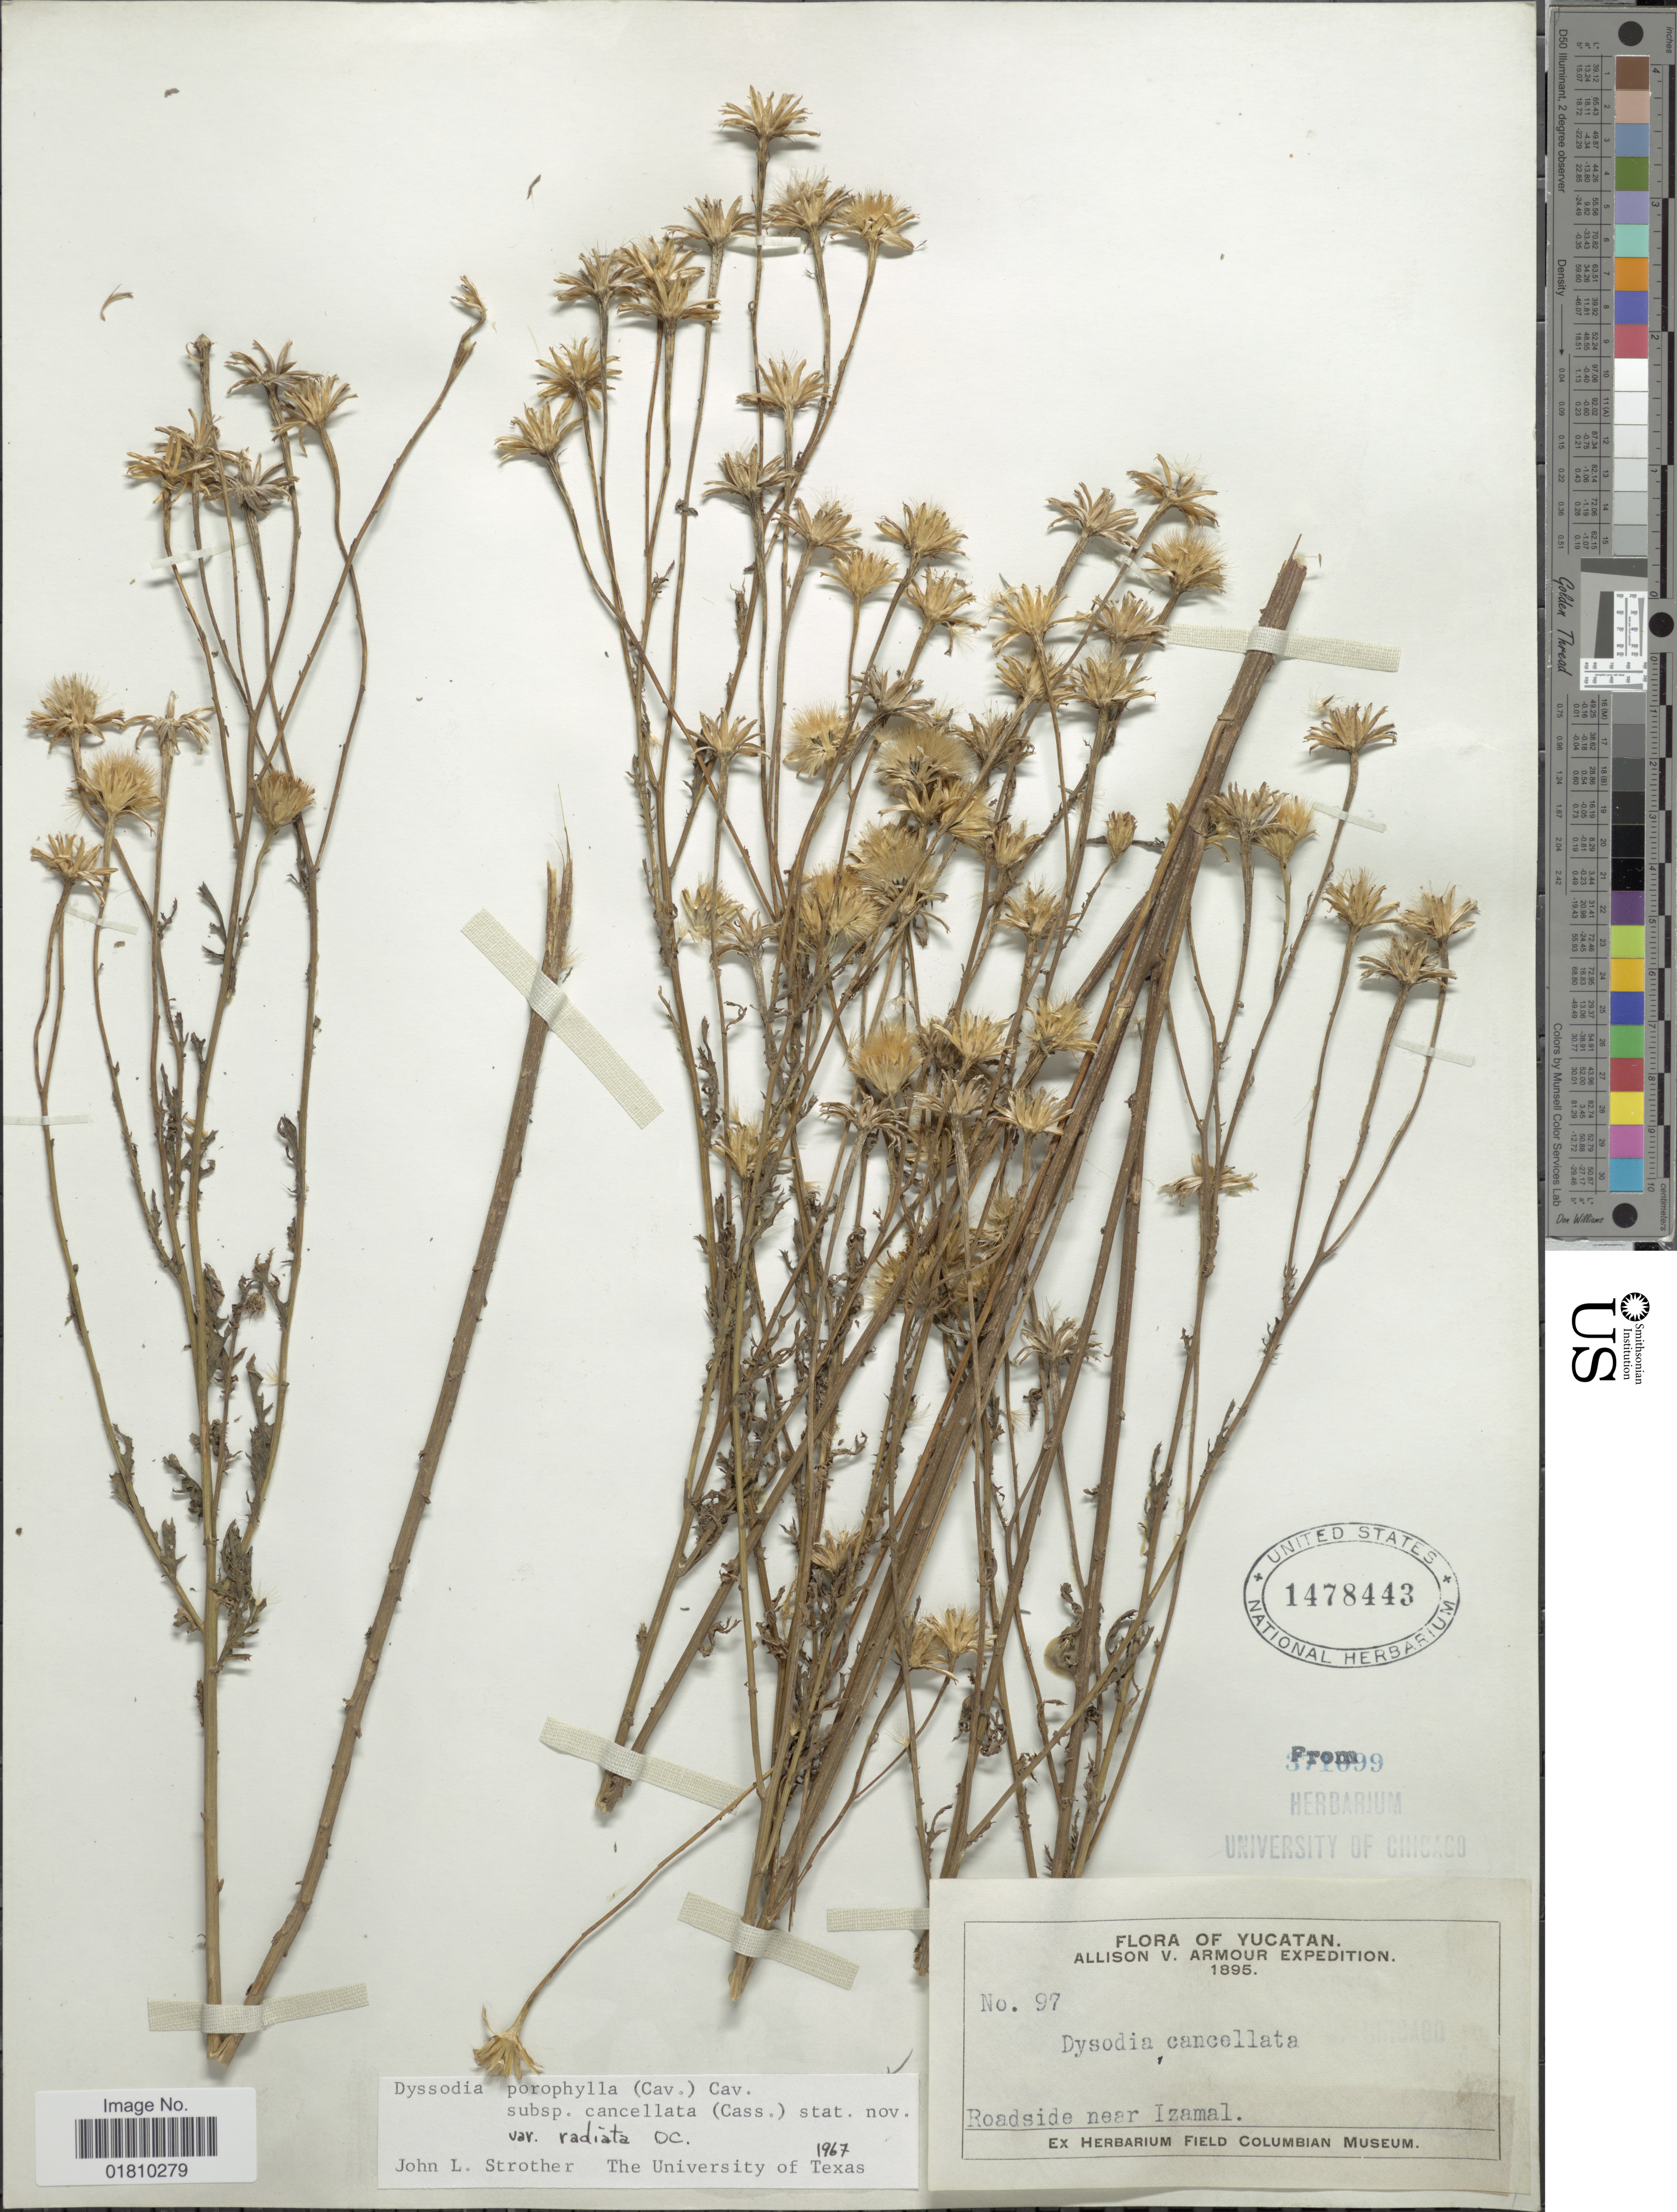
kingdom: Plantae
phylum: Tracheophyta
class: Magnoliopsida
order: Asterales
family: Asteraceae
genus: Adenophyllum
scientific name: Adenophyllum porophyllum var. radiatum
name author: (DC.) Strother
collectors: Allison V. Armour Expedition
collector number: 97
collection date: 1895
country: Mexico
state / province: Yucatán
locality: Roadside near Izamal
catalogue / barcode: US 1478443